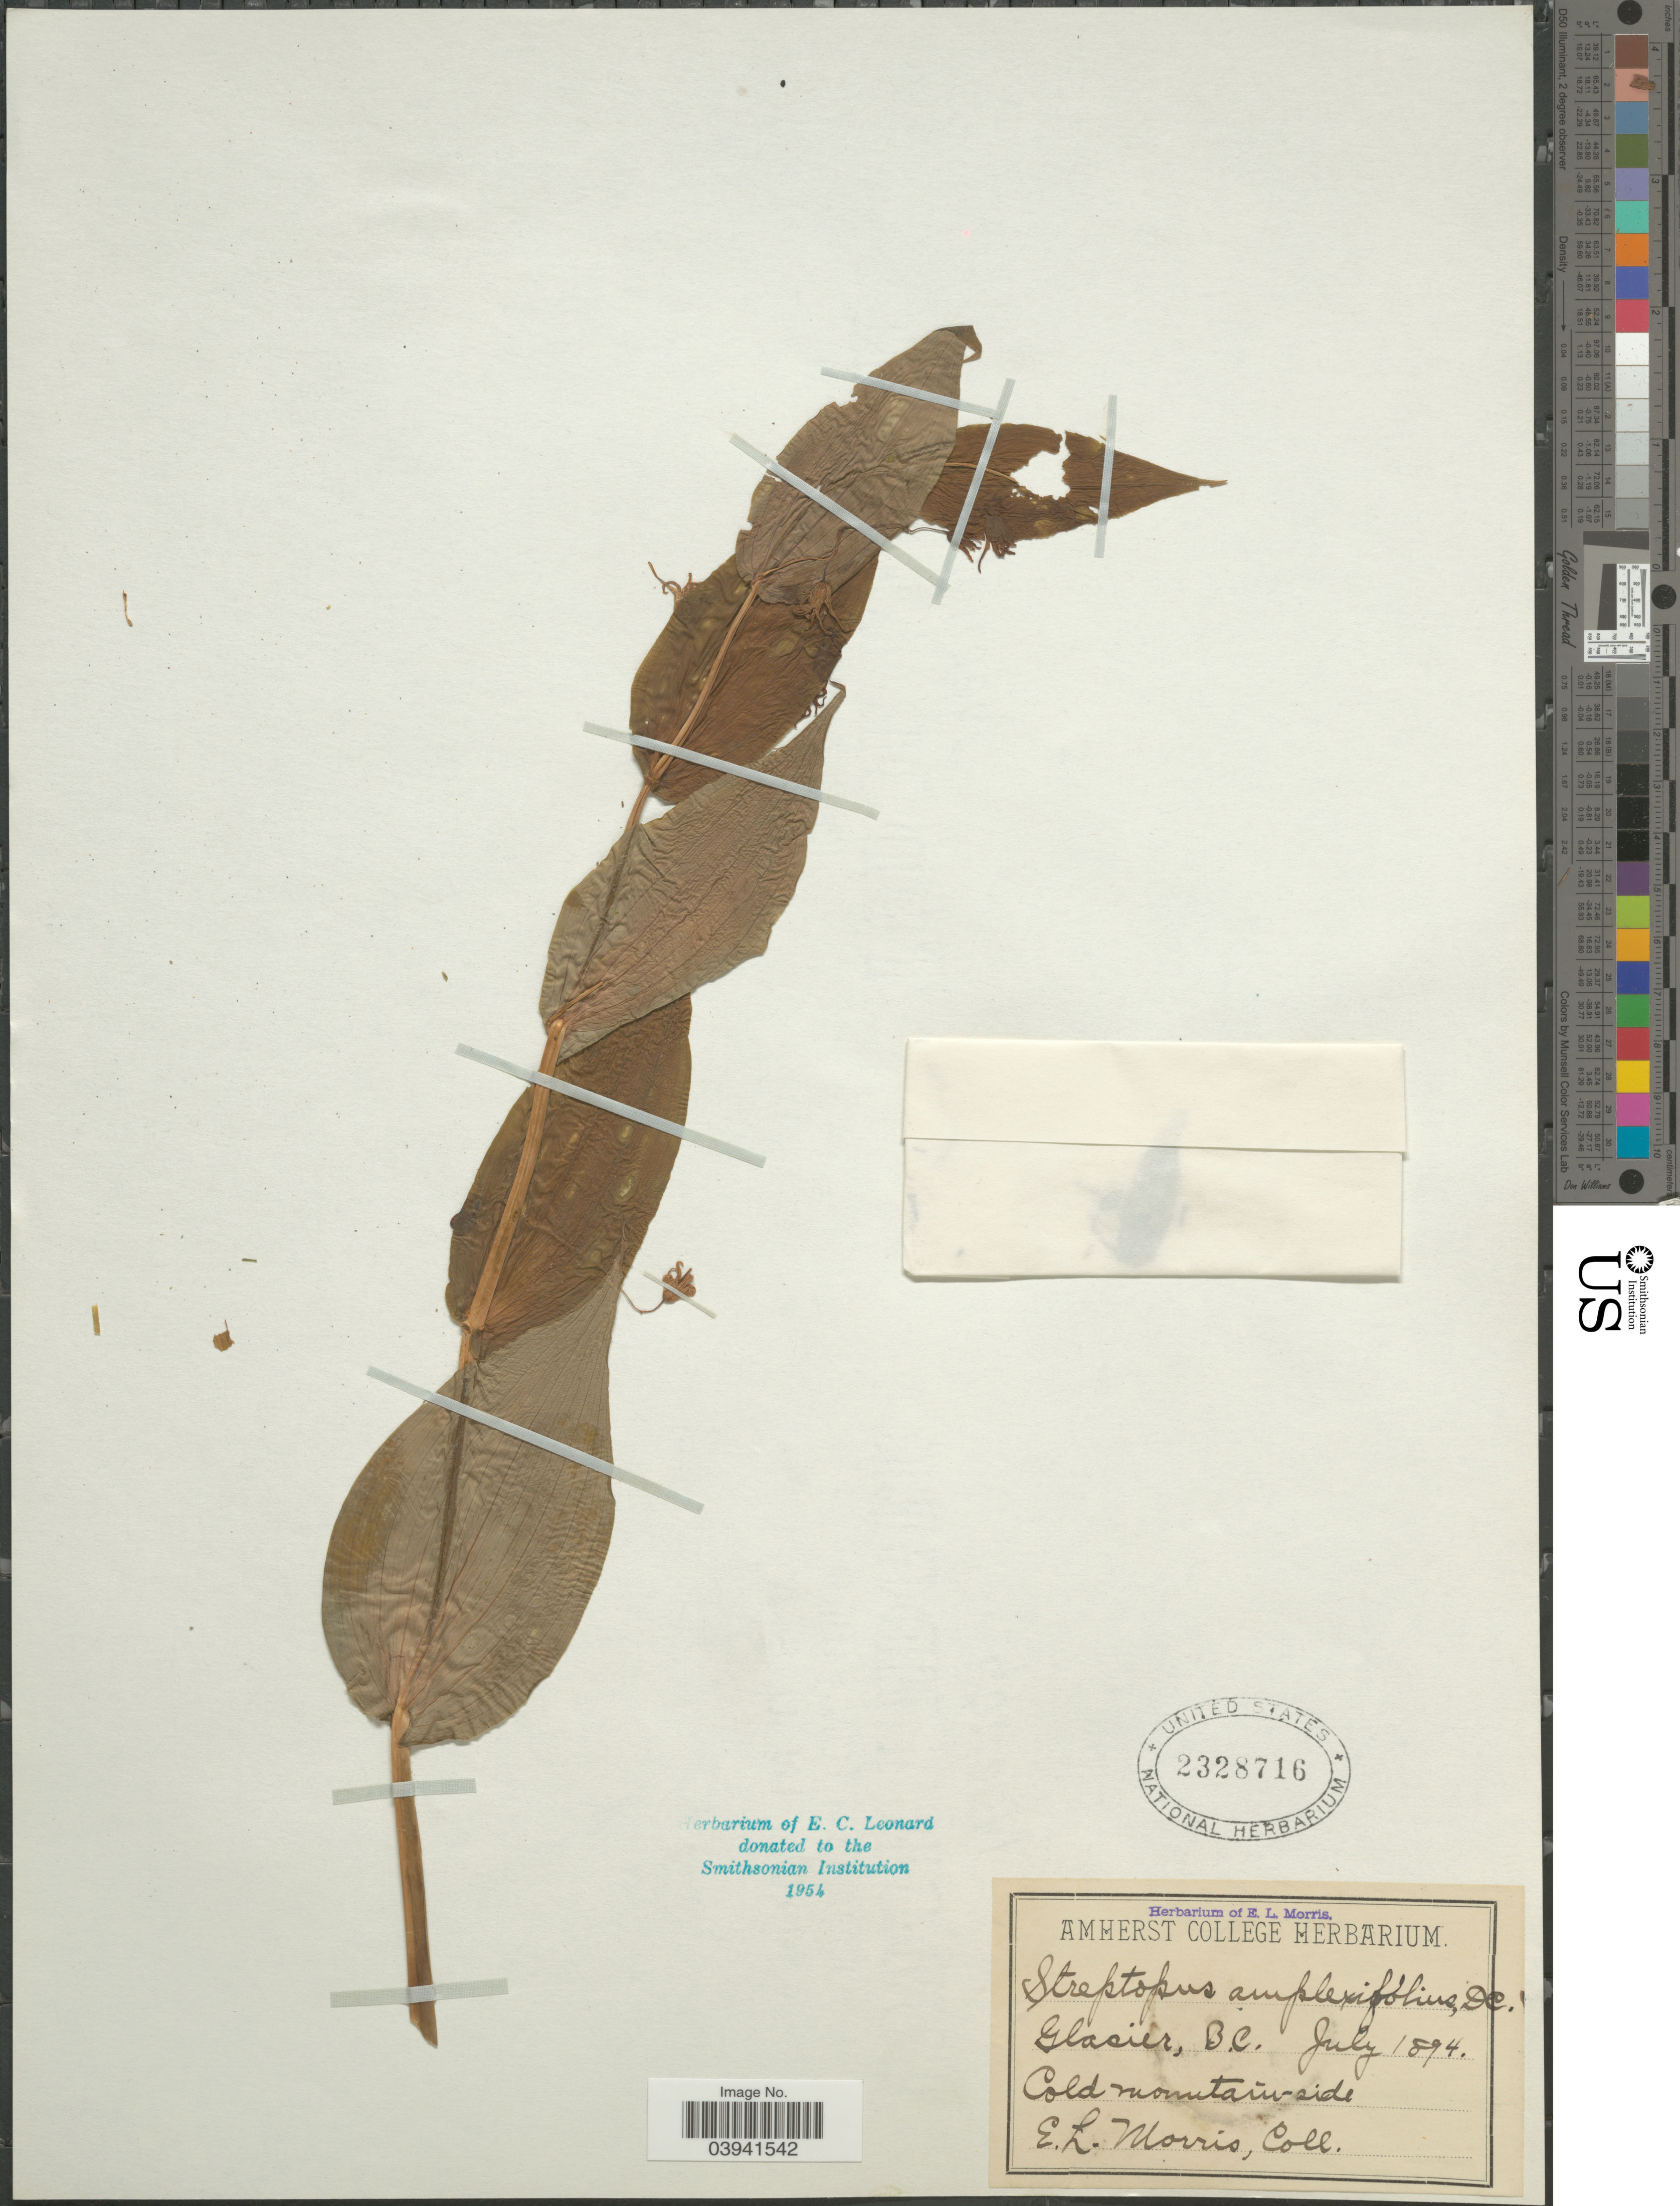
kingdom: Plantae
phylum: Tracheophyta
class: Liliopsida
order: Liliales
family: Liliaceae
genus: Streptopus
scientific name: Streptopus amplexifolius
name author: (L.) DC.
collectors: E. Morris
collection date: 1894-07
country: Canada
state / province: British Columbia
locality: Glacier. Cold mountain-side.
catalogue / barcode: US 2328716